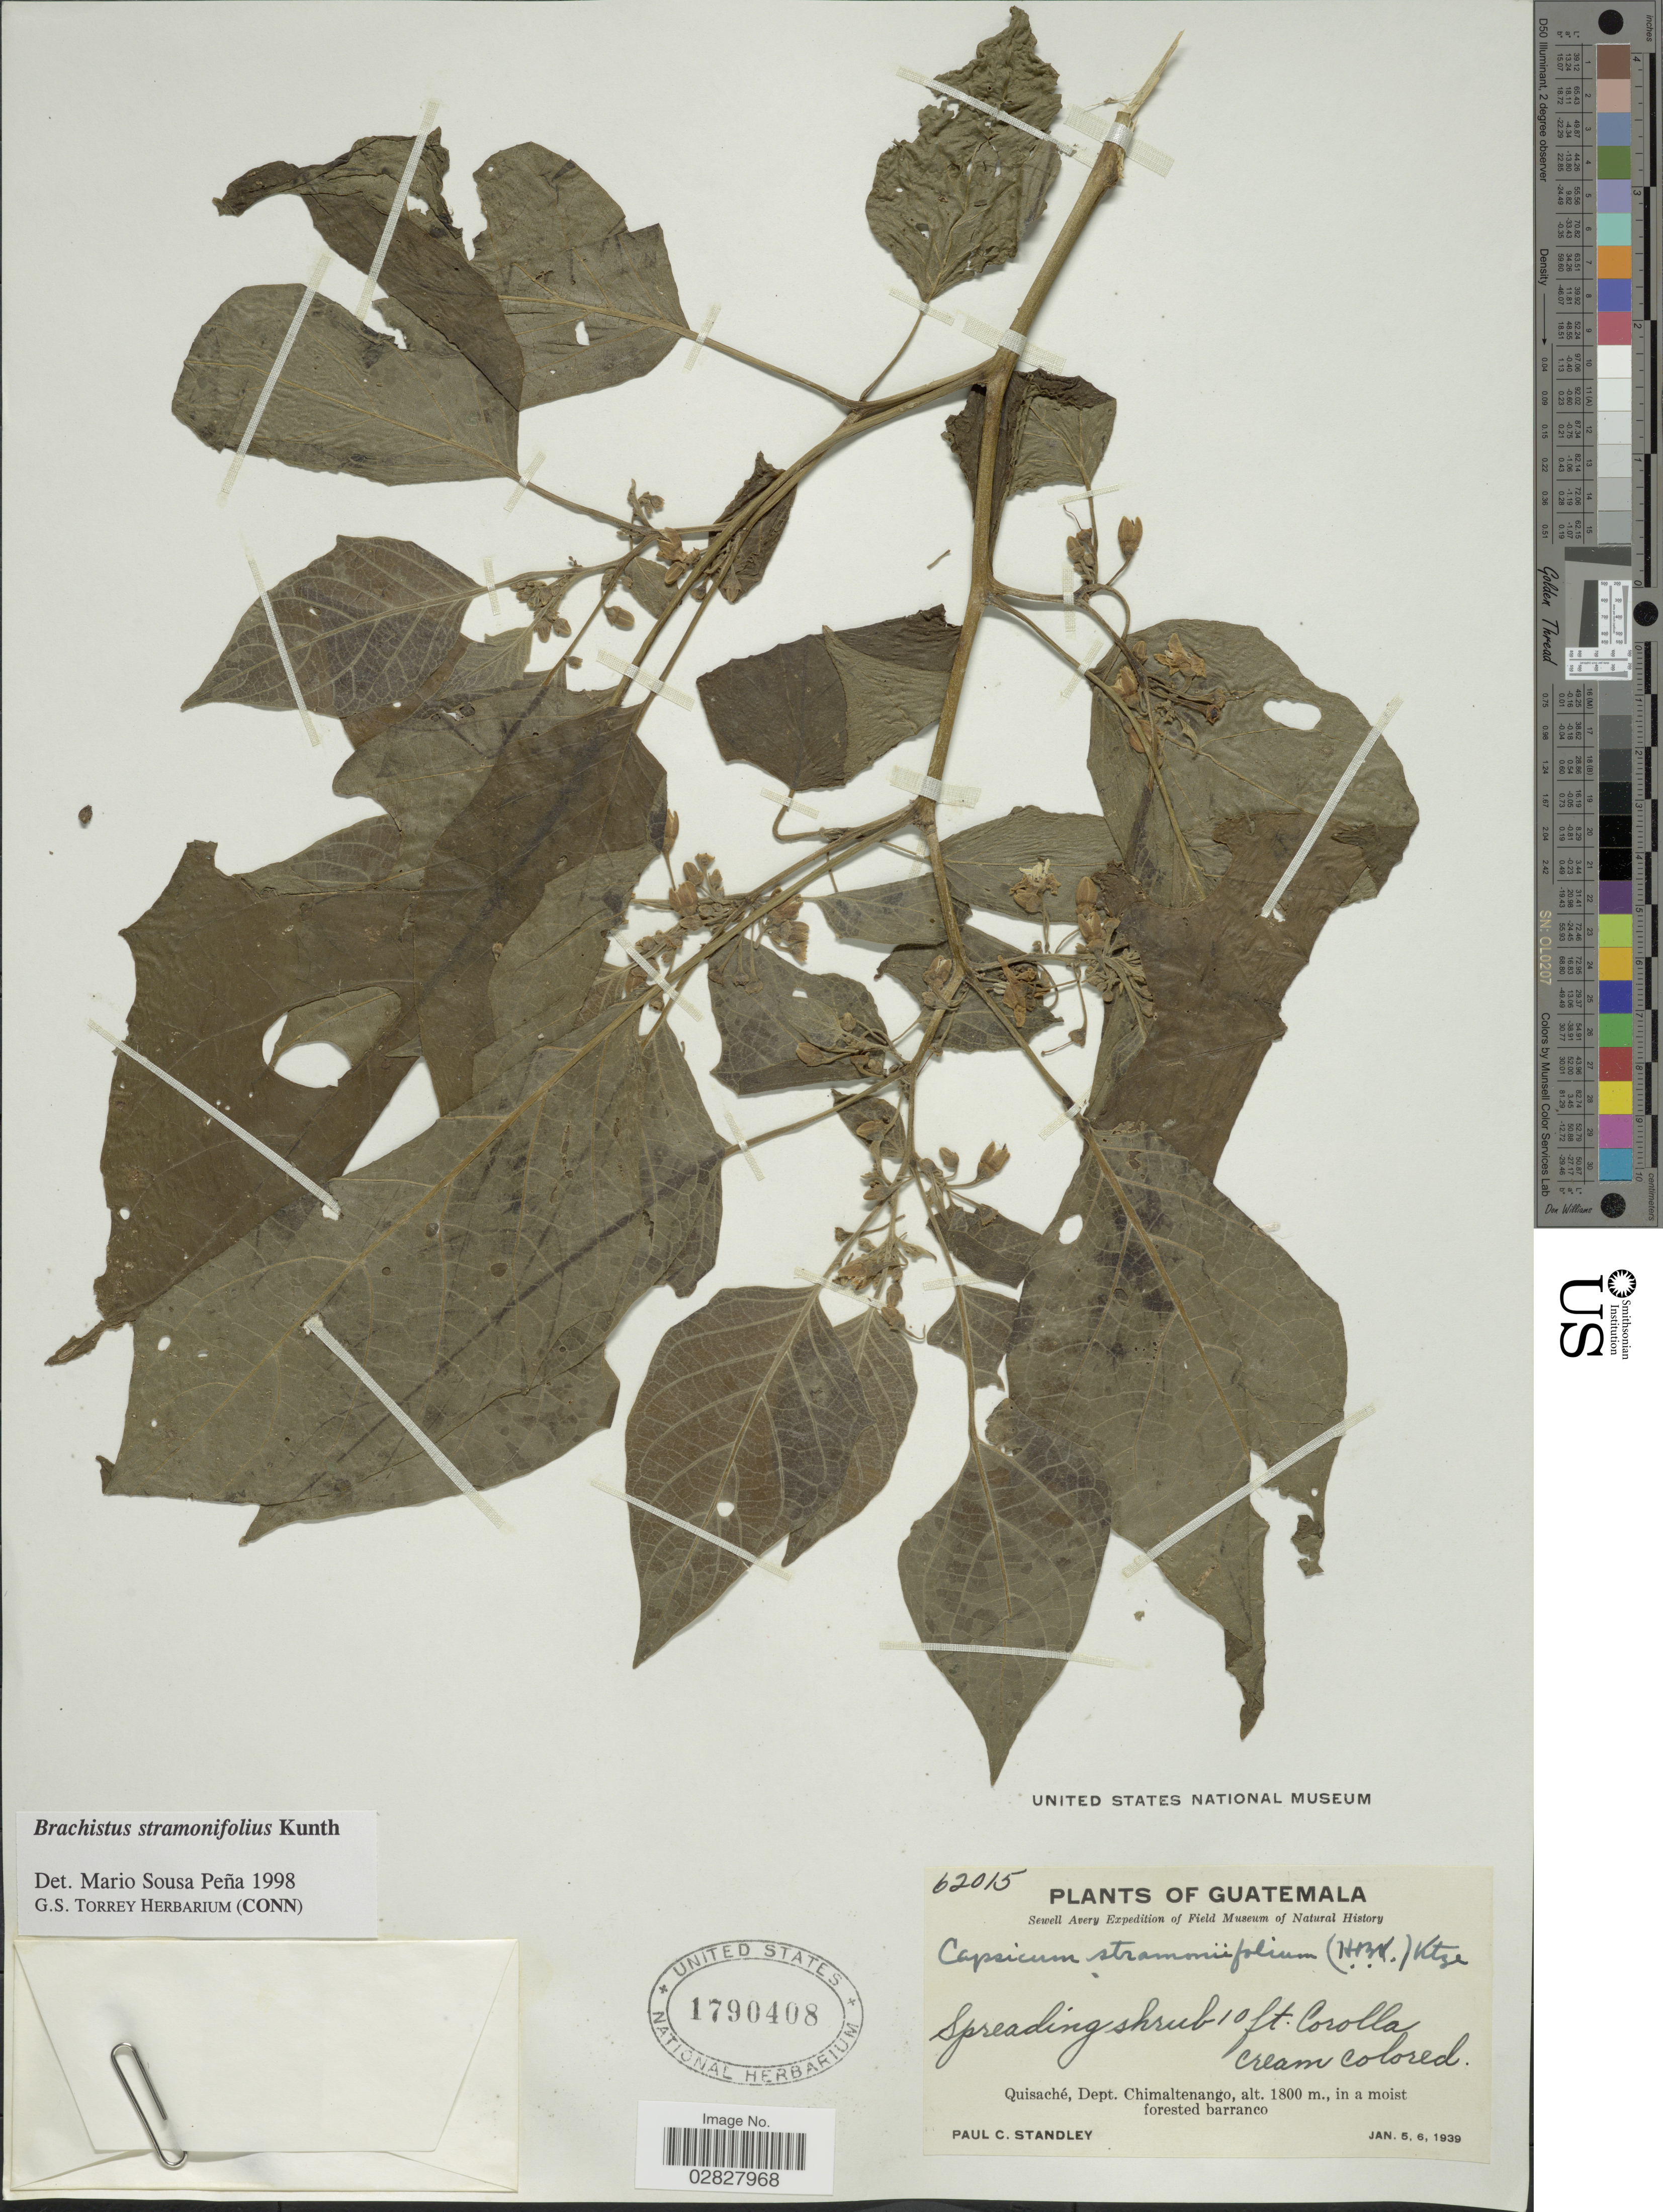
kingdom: Plantae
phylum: Tracheophyta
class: Magnoliopsida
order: Solanales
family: Solanaceae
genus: Brachistus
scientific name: Brachistus stramonifolius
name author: (Kunth) Miers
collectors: P. C. Standley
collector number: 62015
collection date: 1939-01-05/1939-01-06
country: Guatemala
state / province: Chimaltenango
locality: Quisaché, Dept. Chimaltenango, in a moist forested barranco.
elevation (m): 1800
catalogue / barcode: US 1790408